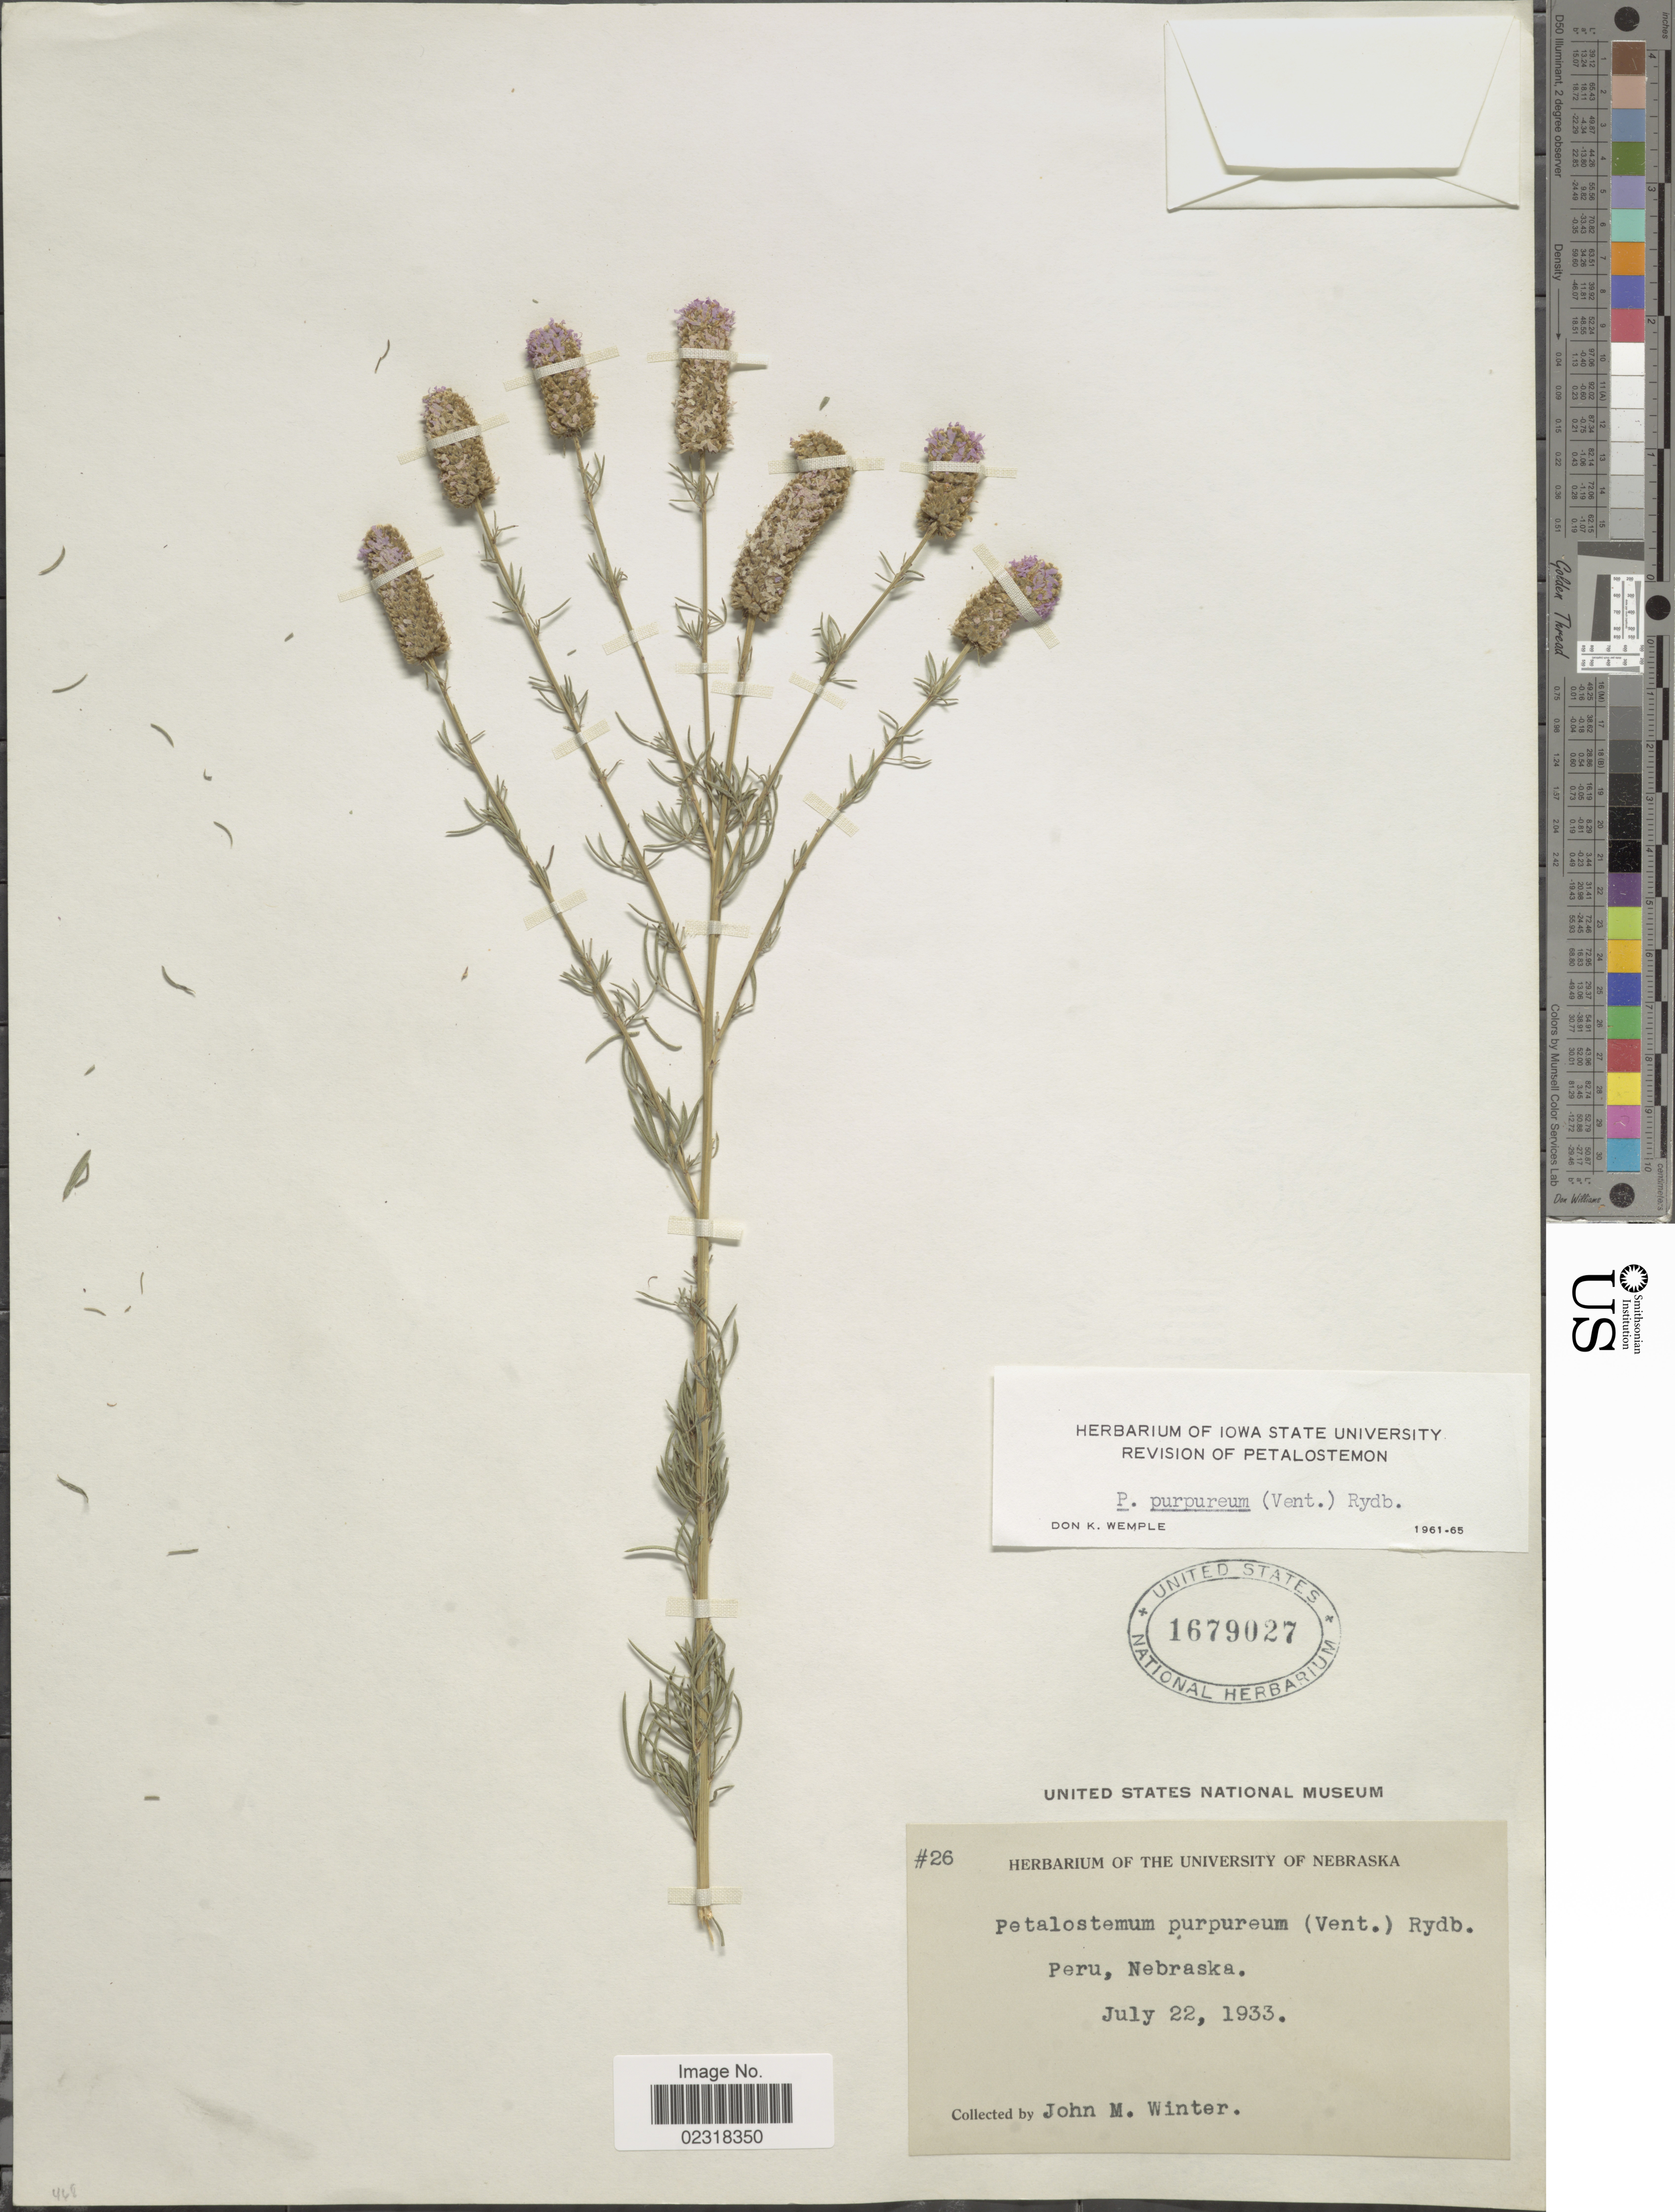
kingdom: Plantae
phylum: Tracheophyta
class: Magnoliopsida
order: Fabales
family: Fabaceae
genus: Dalea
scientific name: Dalea purpurea var. purpurea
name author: Vent.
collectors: J. M. Winter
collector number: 26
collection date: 1933-07-22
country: United States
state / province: Nebraska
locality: Peru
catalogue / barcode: US 1679027